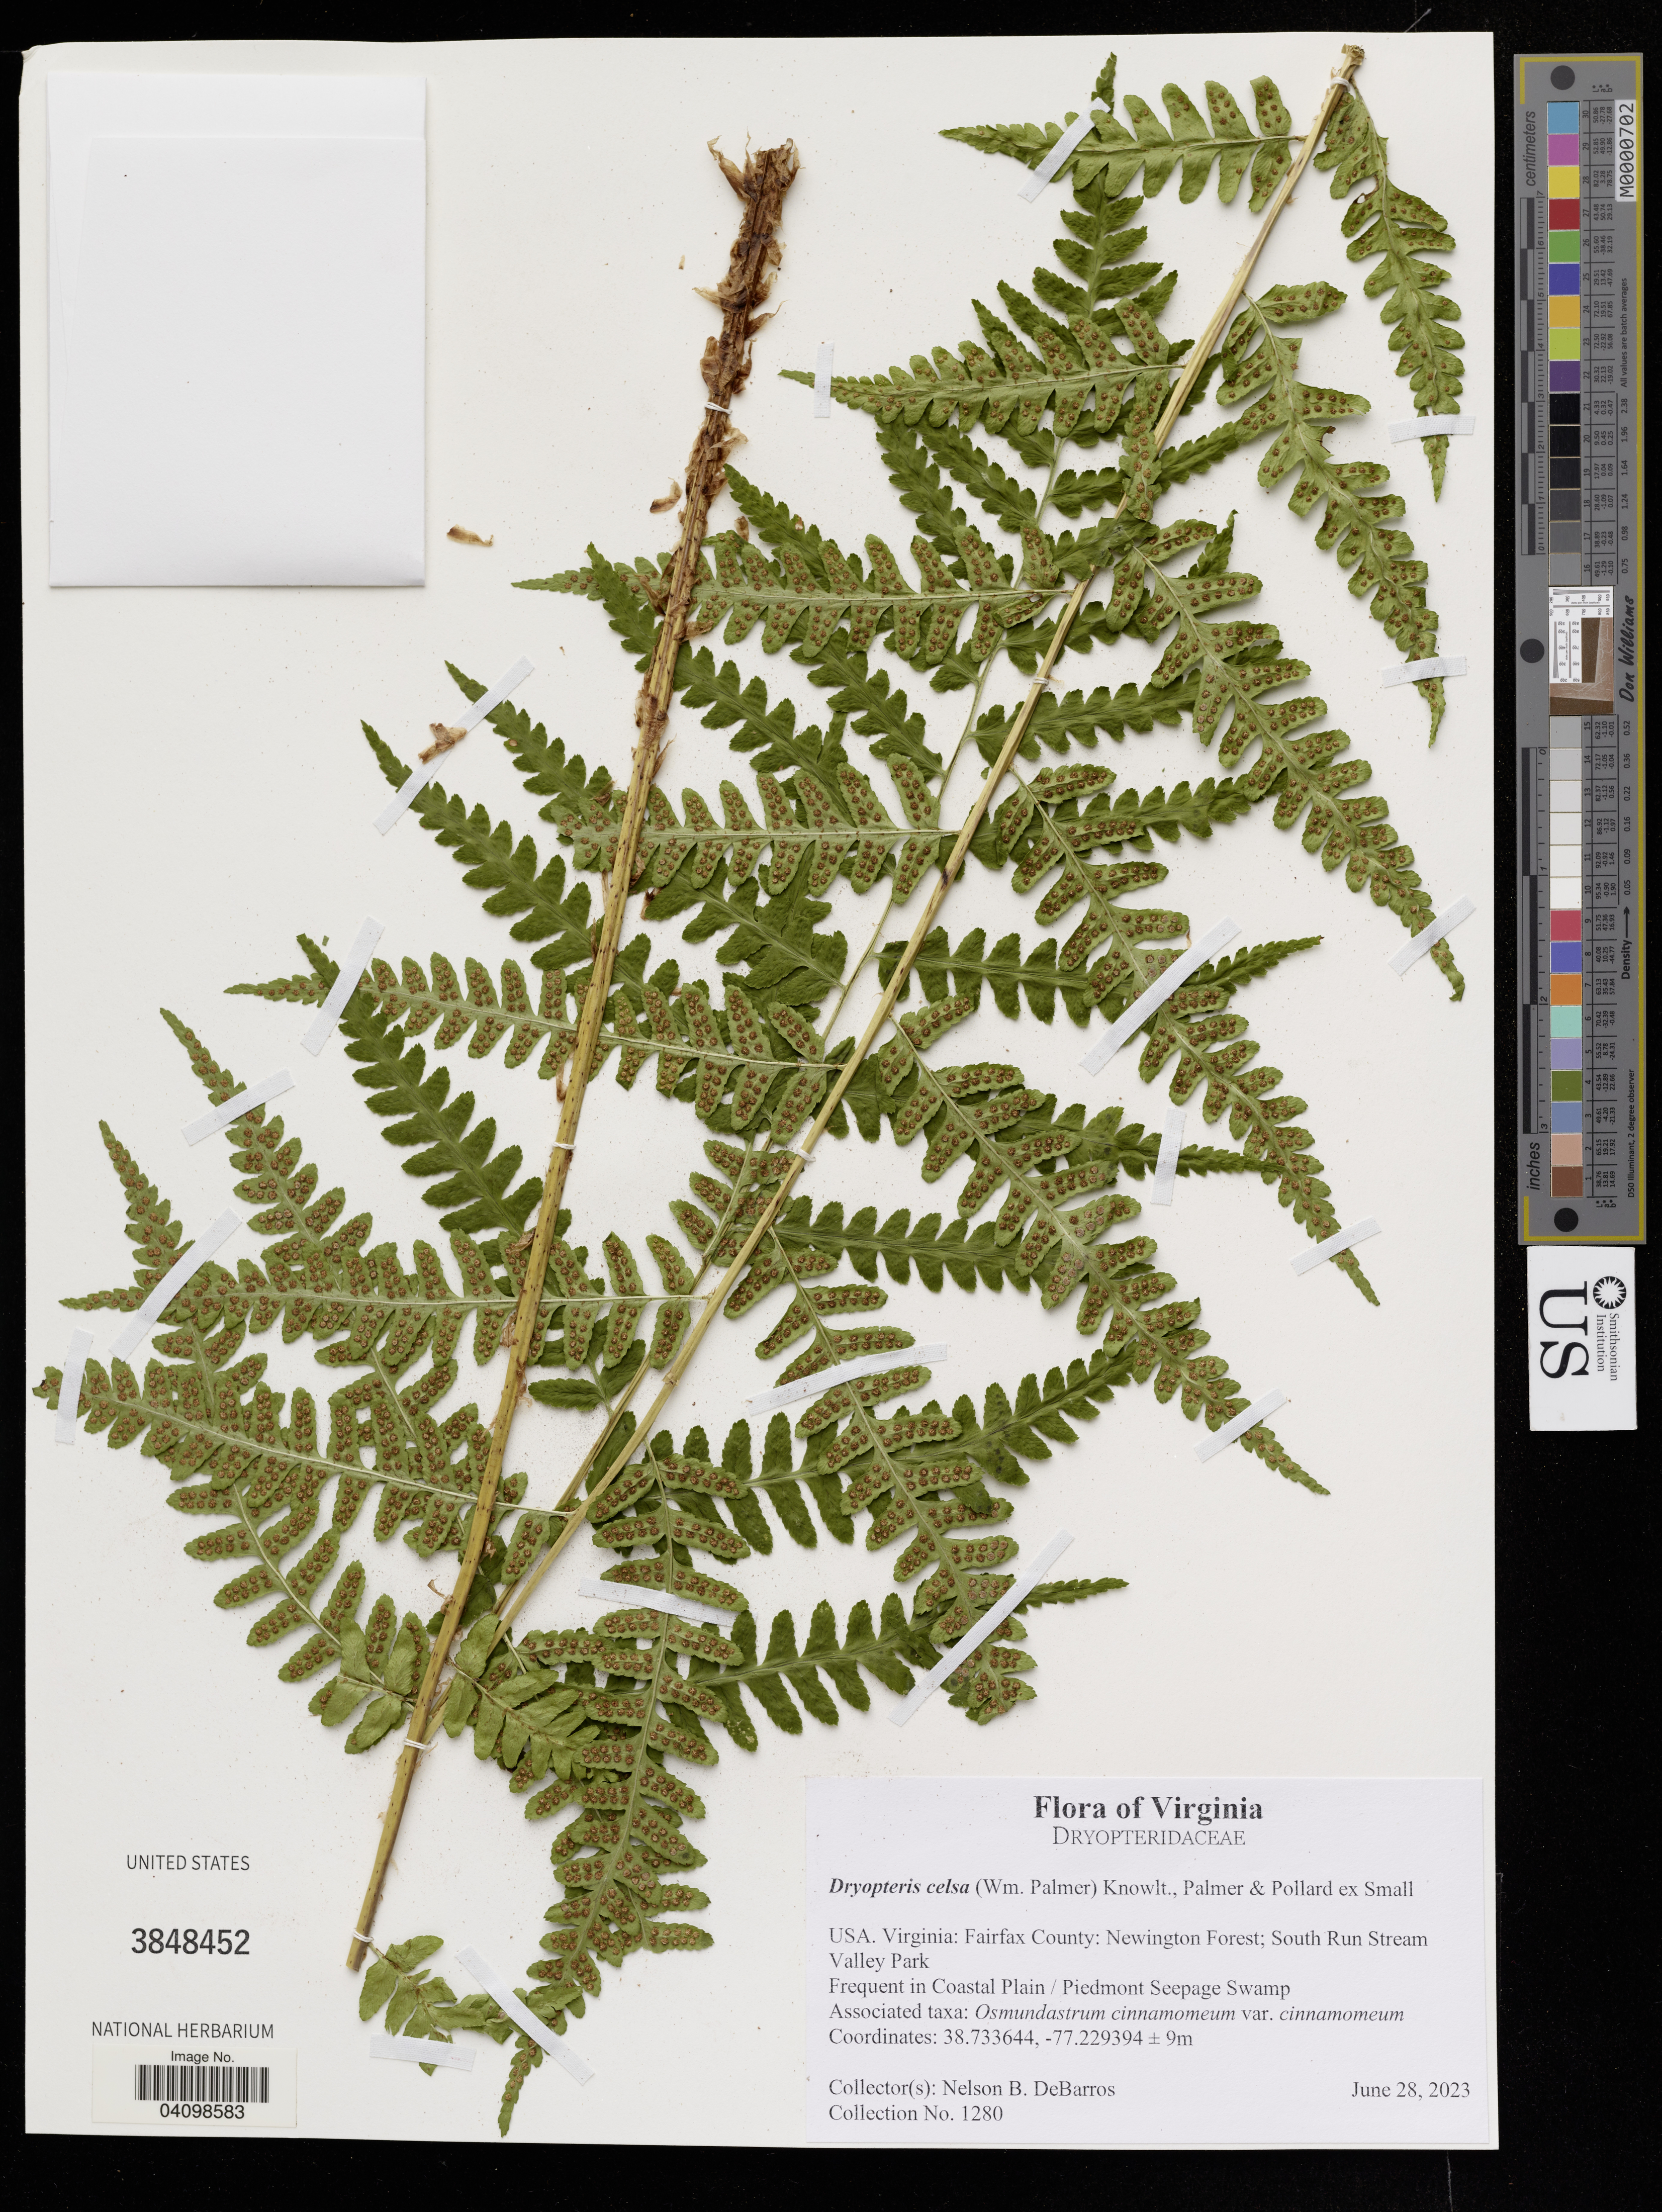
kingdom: Plantae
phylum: Tracheophyta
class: Polypodiopsida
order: Polypodiales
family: Dryopteridaceae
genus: Dryopteris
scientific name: Dryopteris celsa (W. Palmer) Knowlt., W. Palmer & C.L. Pollard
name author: (W. Palmer) Knowlt. et al.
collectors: N. DeBarros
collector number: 1280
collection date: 2023-06-28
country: United States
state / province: Virginia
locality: Fairfax County: Newington Forest; South Run Stream Valley Park.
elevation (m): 9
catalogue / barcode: US 3848452